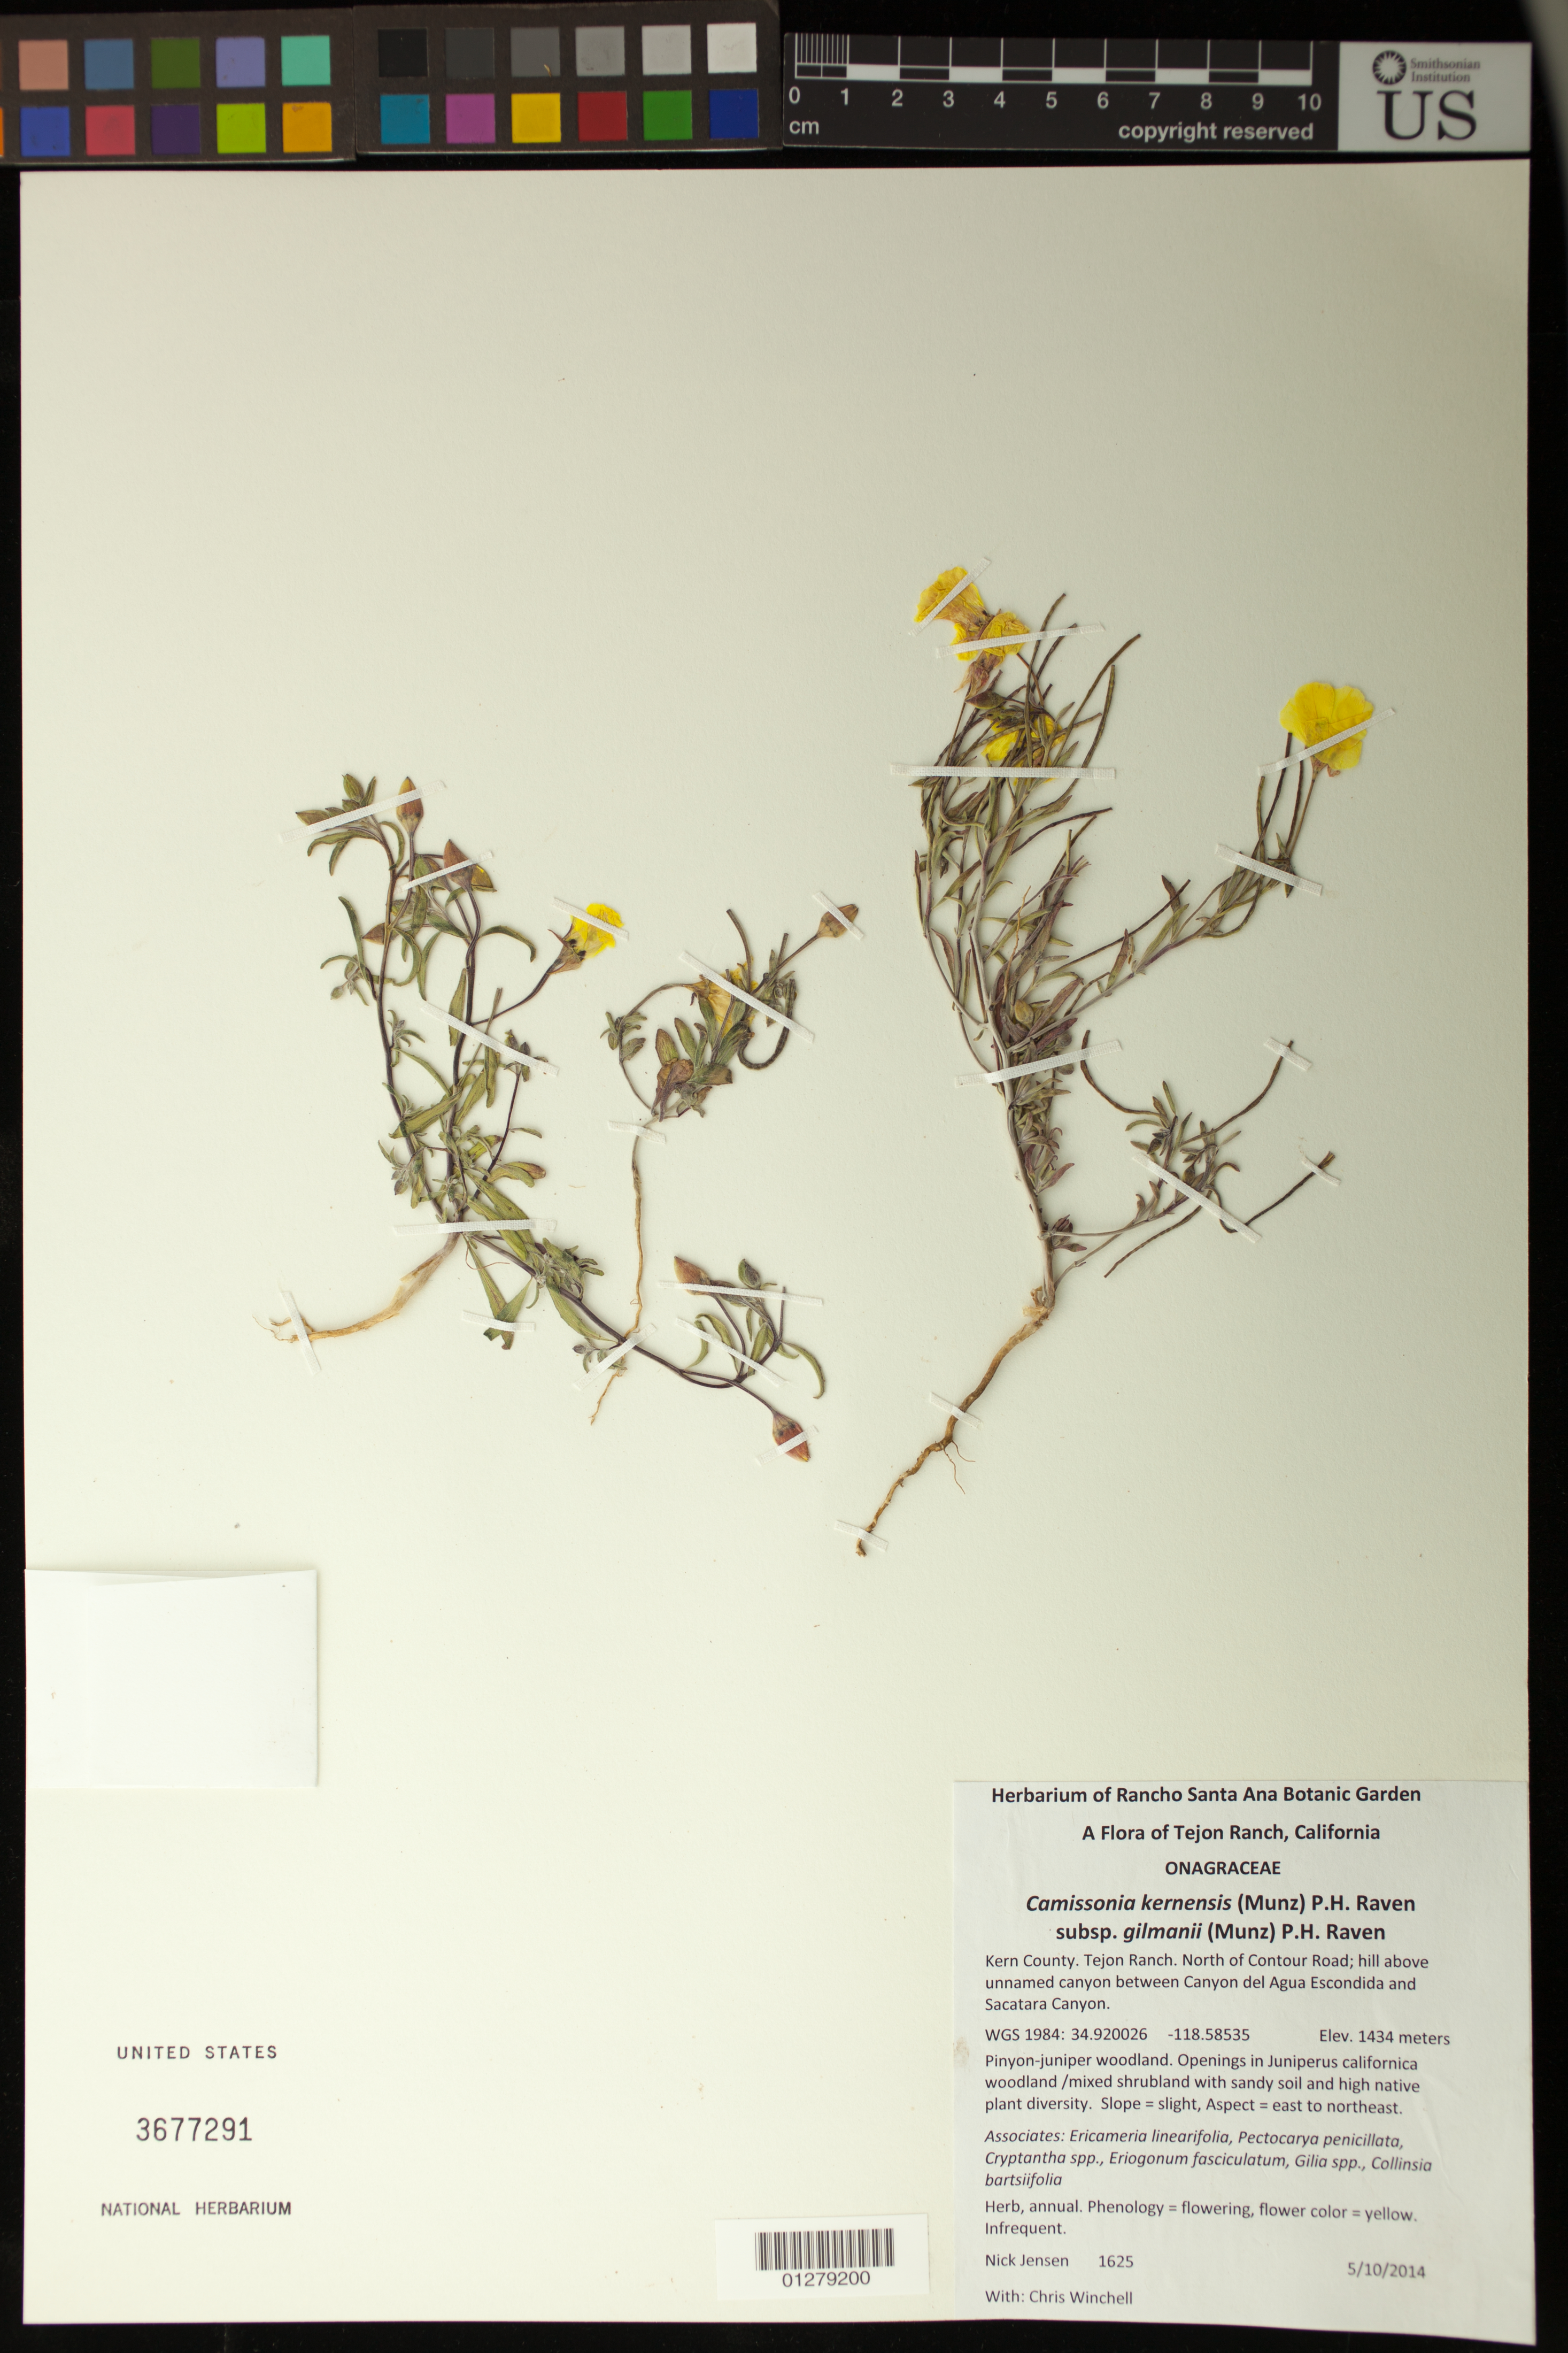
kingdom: Plantae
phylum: Tracheophyta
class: Magnoliopsida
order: Myrtales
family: Onagraceae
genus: Camissonia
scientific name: Camissonia kernensis subsp. gilmanii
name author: (Munz) P.H. Raven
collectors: N. Jensen & C. Winchell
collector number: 1625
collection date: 2014-05-10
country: United States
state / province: California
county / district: Kern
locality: Tejon Ranch, north of Contour Road, hill above unnamed canyon between Canyon del Agua Escondida and Sacatara Canyon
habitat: Woodland/mixed shrubland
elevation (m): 1434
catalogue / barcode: US 3677291